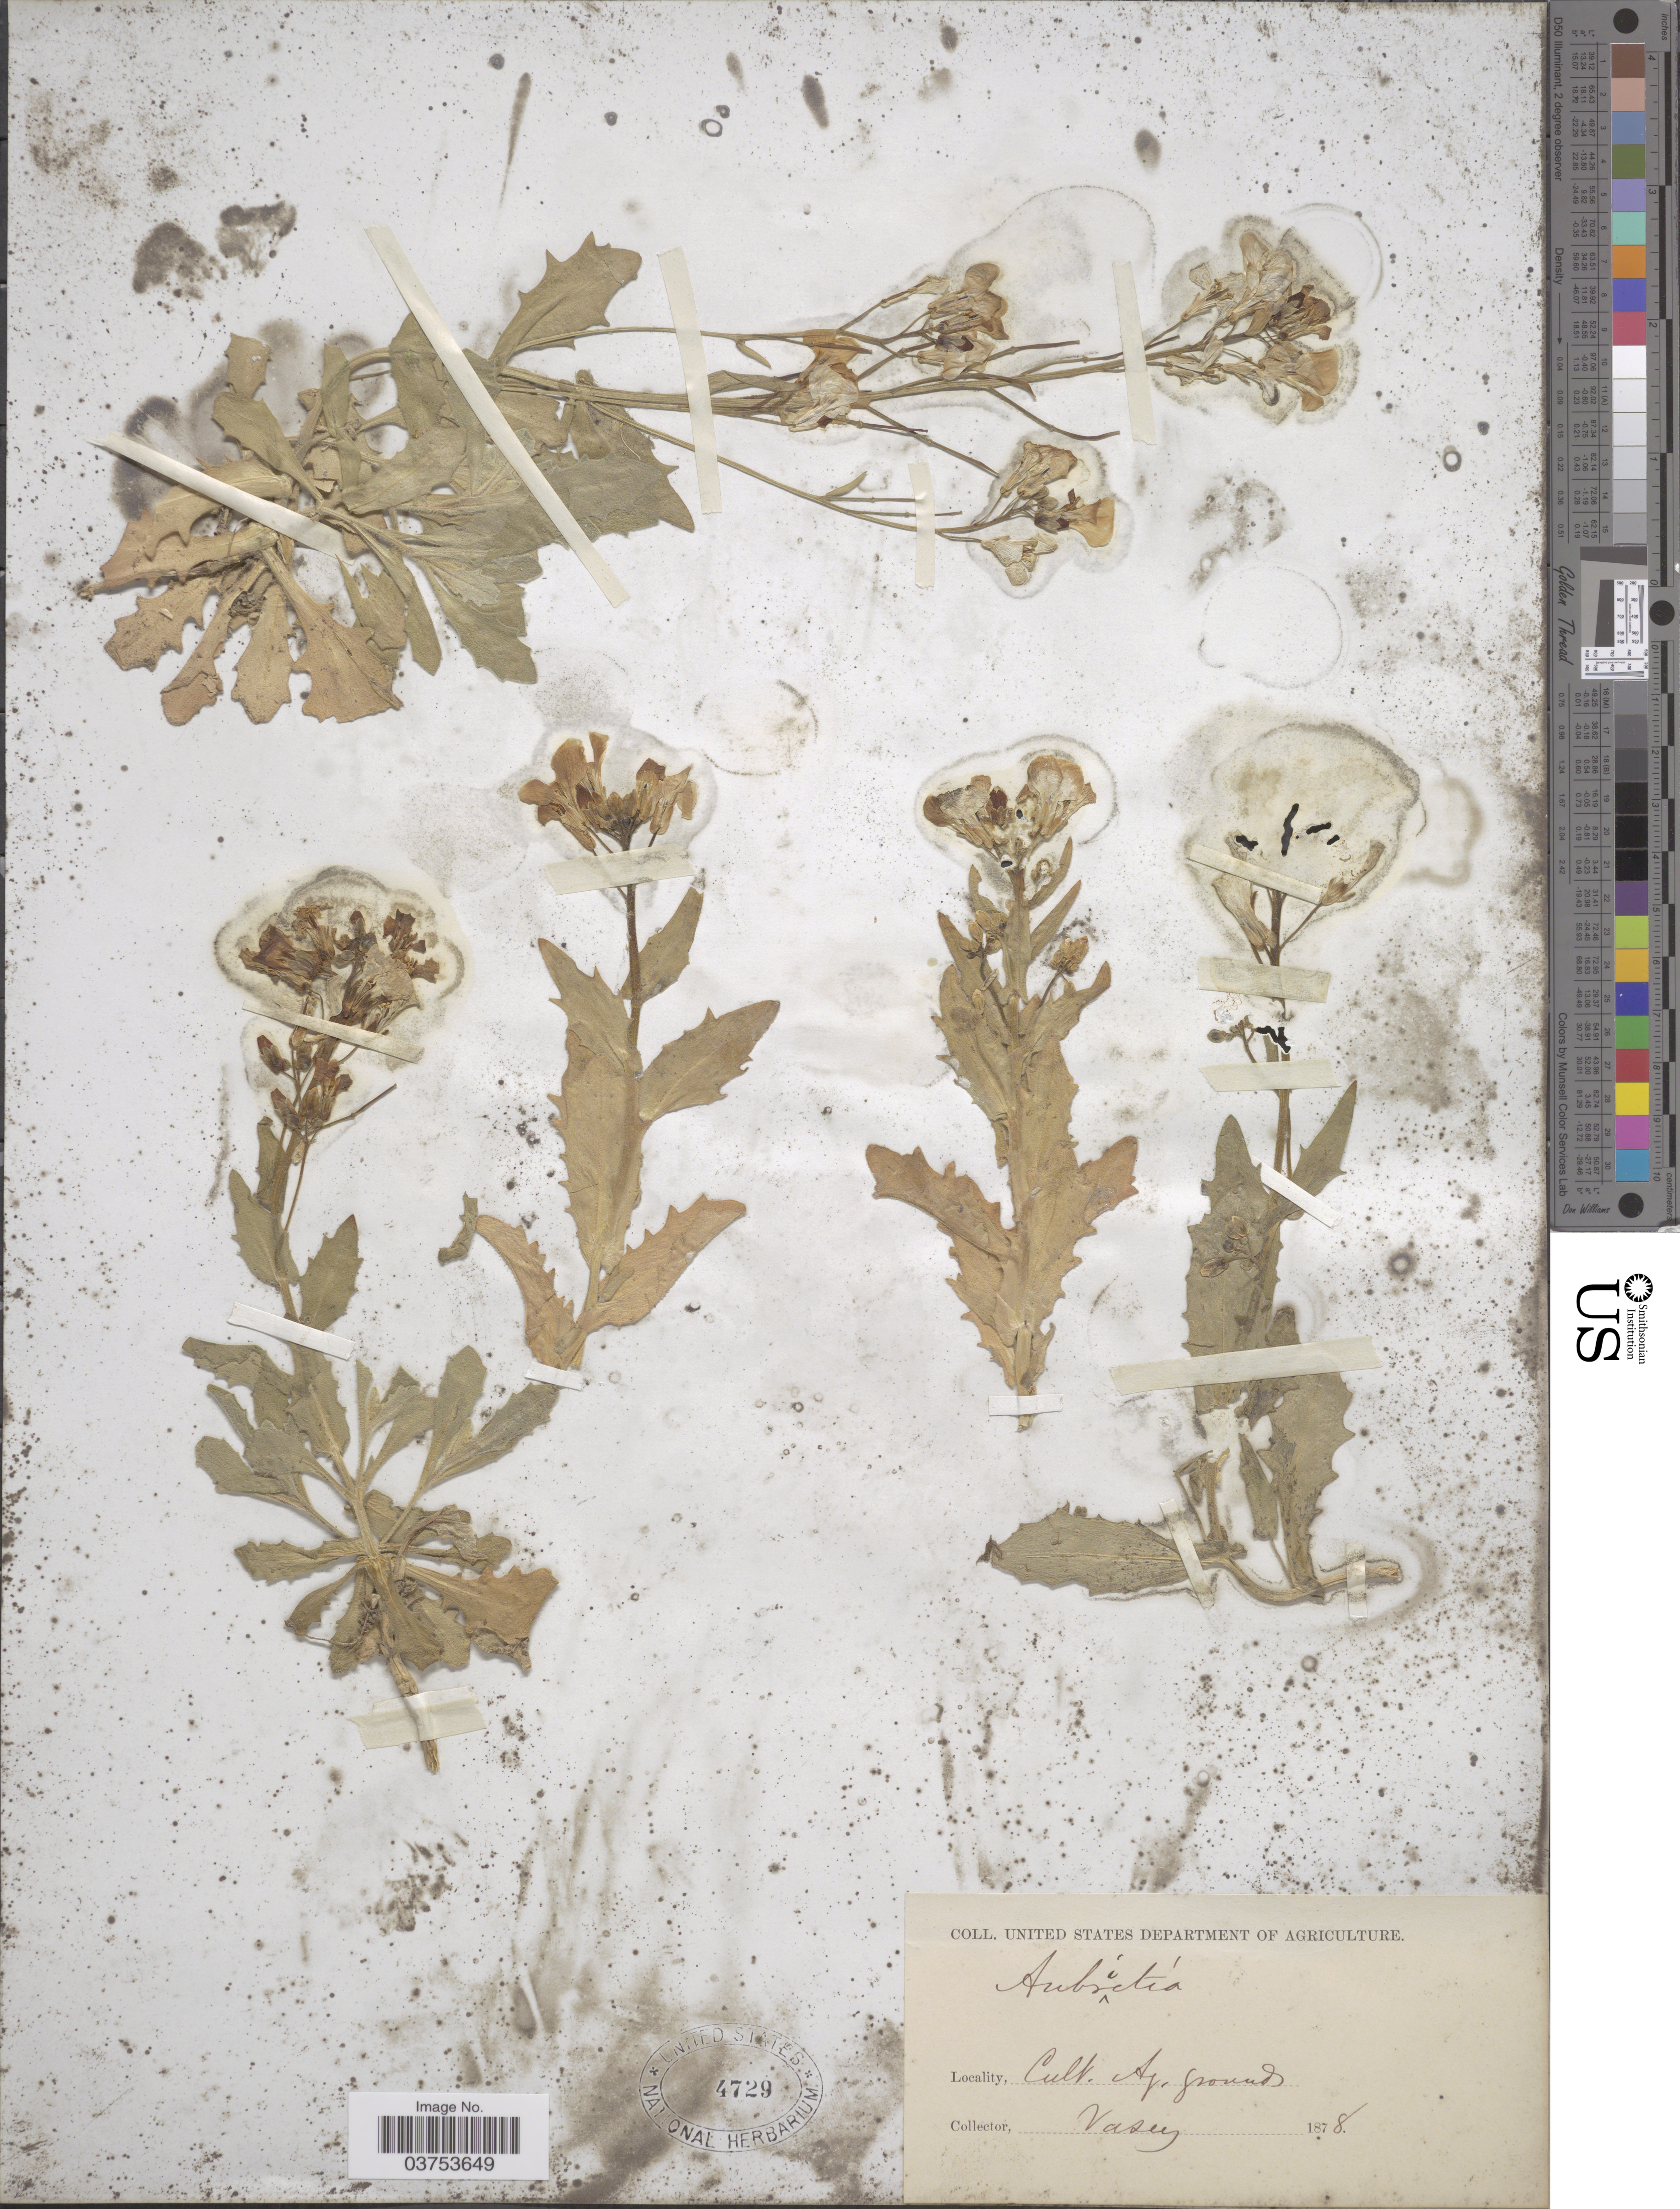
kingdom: Plantae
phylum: Tracheophyta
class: Magnoliopsida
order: Brassicales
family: Brassicaceae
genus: Aubrieta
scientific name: Aubrieta sp.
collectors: Vasey, --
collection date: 1878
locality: Ag. grounds.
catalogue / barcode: US 4729